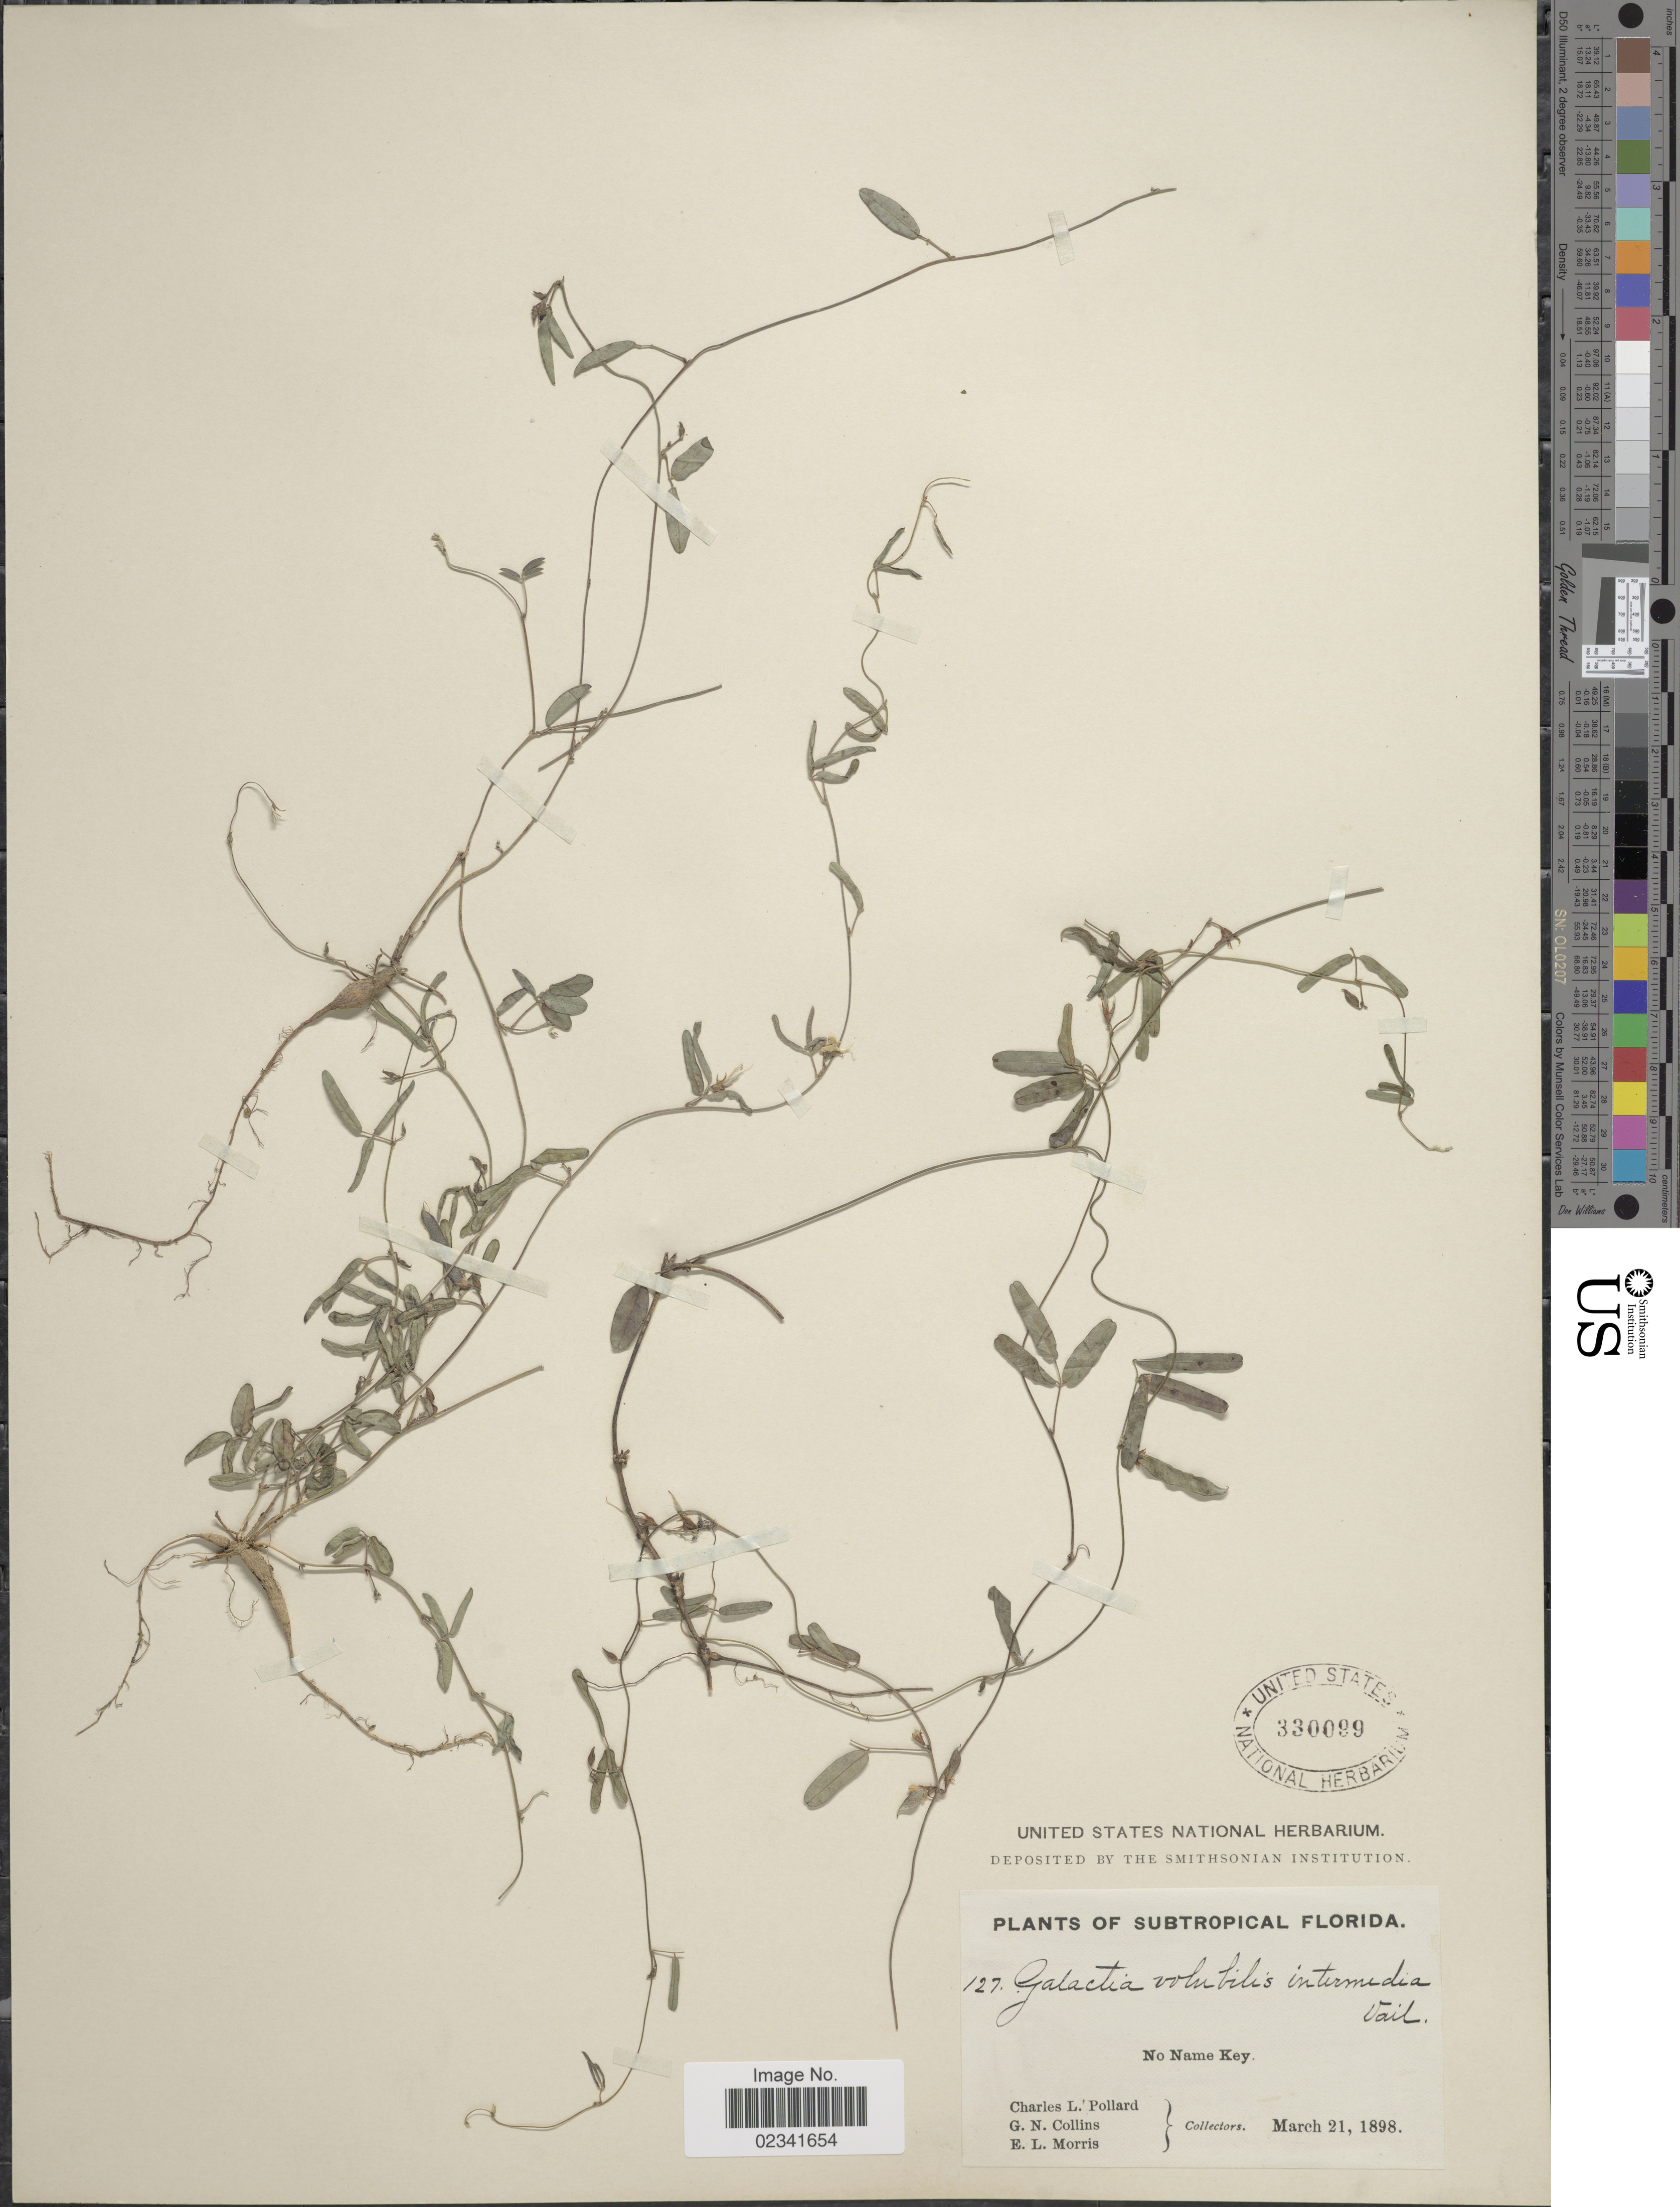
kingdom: Plantae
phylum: Tracheophyta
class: Magnoliopsida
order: Fabales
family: Fabaceae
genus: Galactia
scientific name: Galactia parvifolia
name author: A. Rich.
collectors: C. L. Pollard, G. Collins & E. Morris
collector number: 127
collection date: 1898-03-21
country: United States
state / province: Florida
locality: Subtropical Florida, No Name Key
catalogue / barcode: US 330099